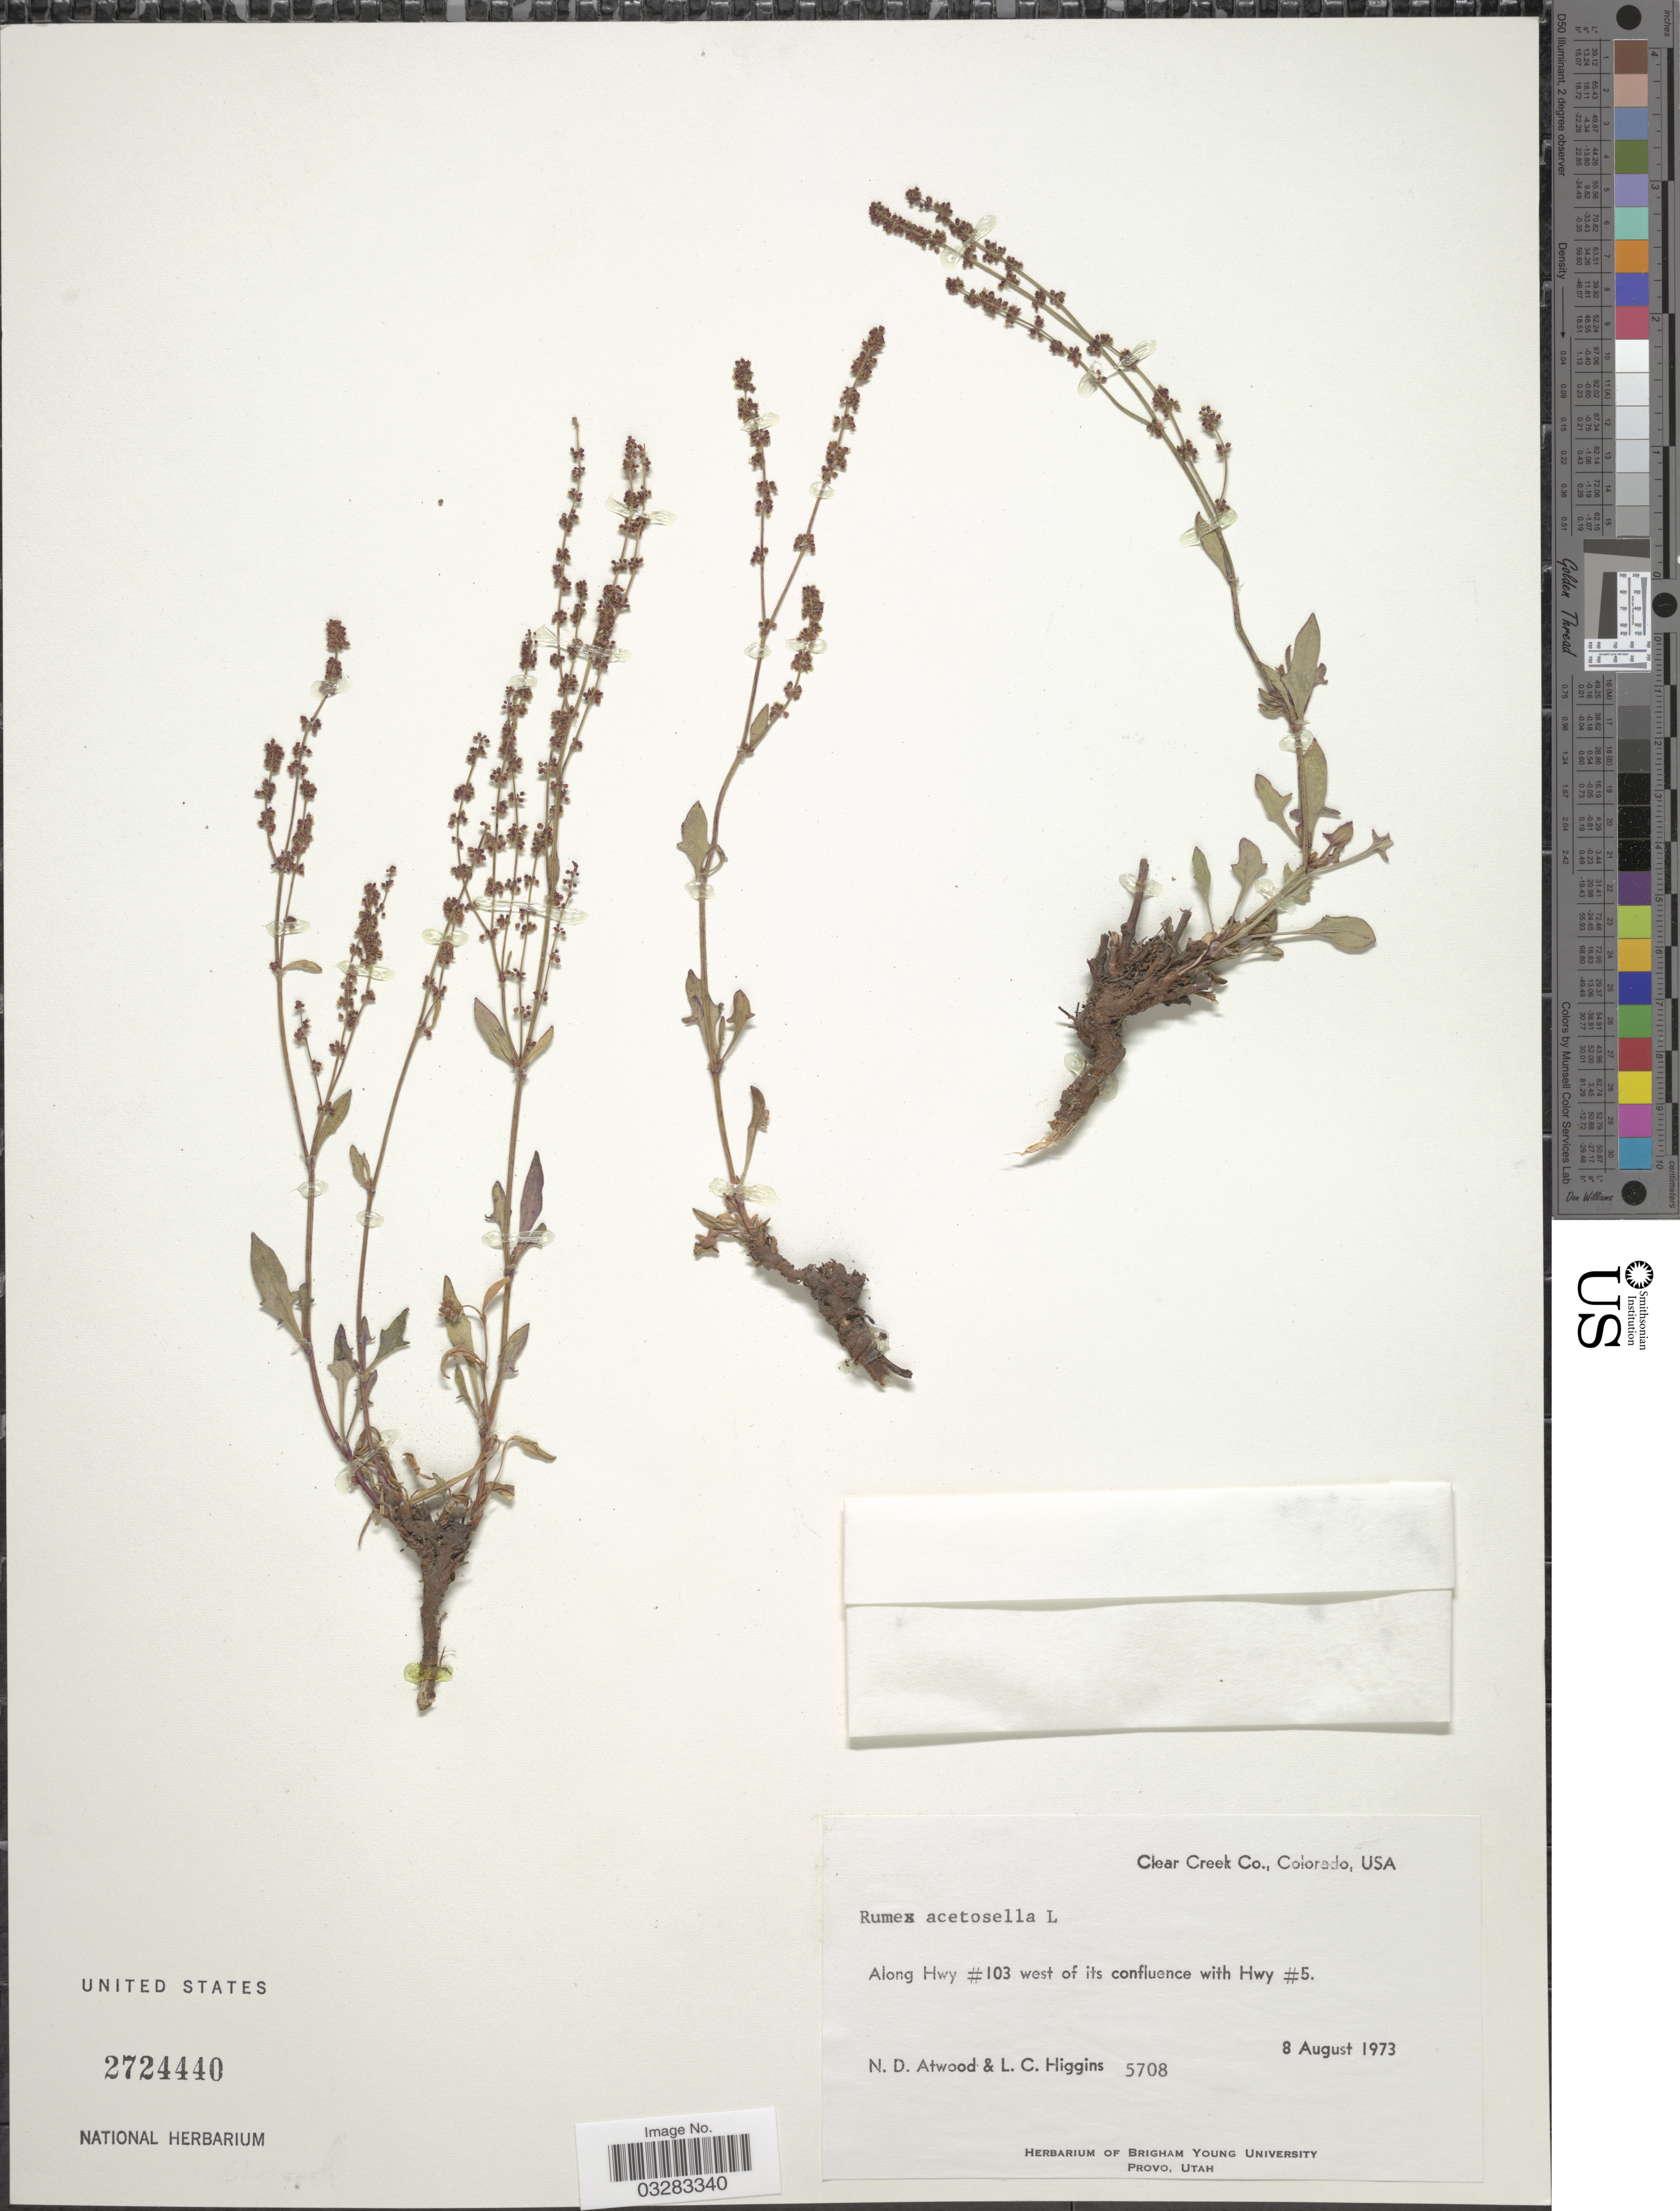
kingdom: Plantae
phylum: Tracheophyta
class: Magnoliopsida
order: Caryophyllales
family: Polygonaceae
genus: Rumex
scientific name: Rumex acetosella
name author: L.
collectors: N. Atwood & L. Higgins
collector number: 5708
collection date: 1973-08-08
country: United States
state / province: Colorado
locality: Clear Creek Co. Along Hwy #103 west of its confluence with Hwy #5.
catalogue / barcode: US 2724440